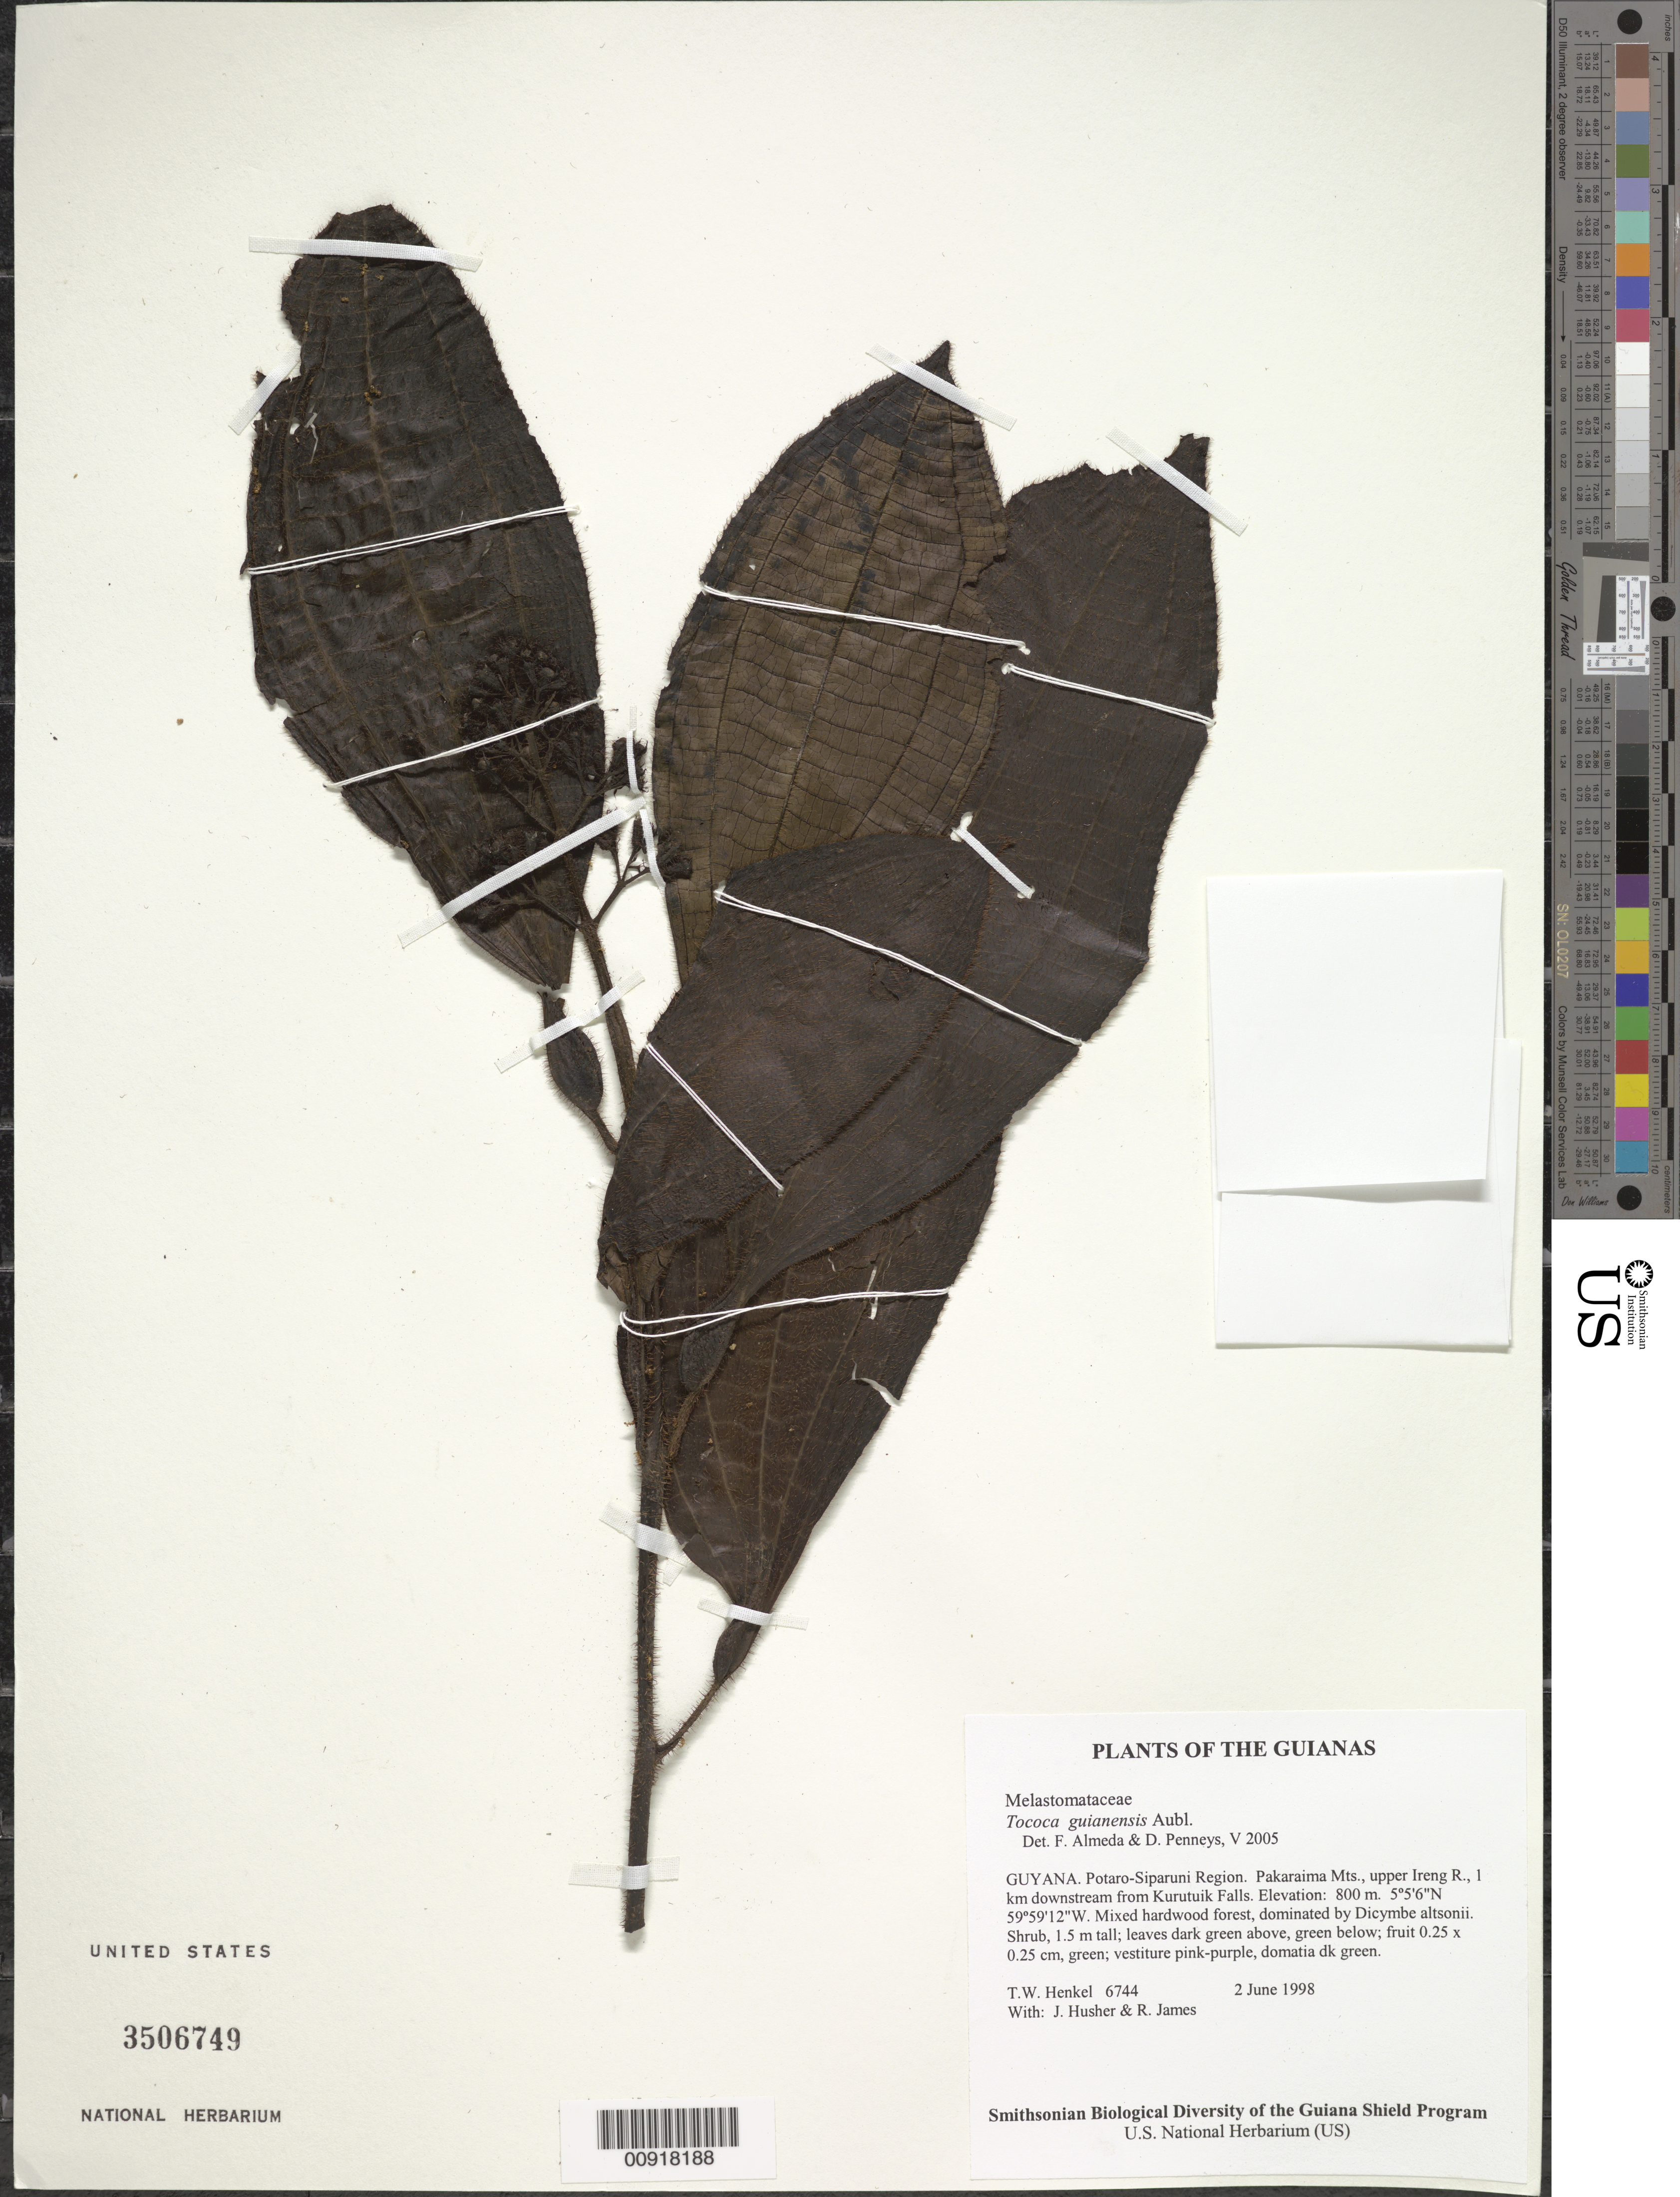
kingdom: Plantae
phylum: Tracheophyta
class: Magnoliopsida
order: Myrtales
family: Melastomataceae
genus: Tococa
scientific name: Tococa guianensis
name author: Aubl.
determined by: Almeda, F.; Penneys, D. S.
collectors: T. Henkel, J. Husher & R. James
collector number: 6744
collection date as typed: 2 June 1998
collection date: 1998-06-02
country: Guyana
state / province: Potaro-Siparuni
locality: Pakaraima Mts., upper Ireng R., 1 km downstream from Kurutuik Falls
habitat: Mixed hardwood forest, dominated by Dicymbe altsonii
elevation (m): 800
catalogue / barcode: US 3506749